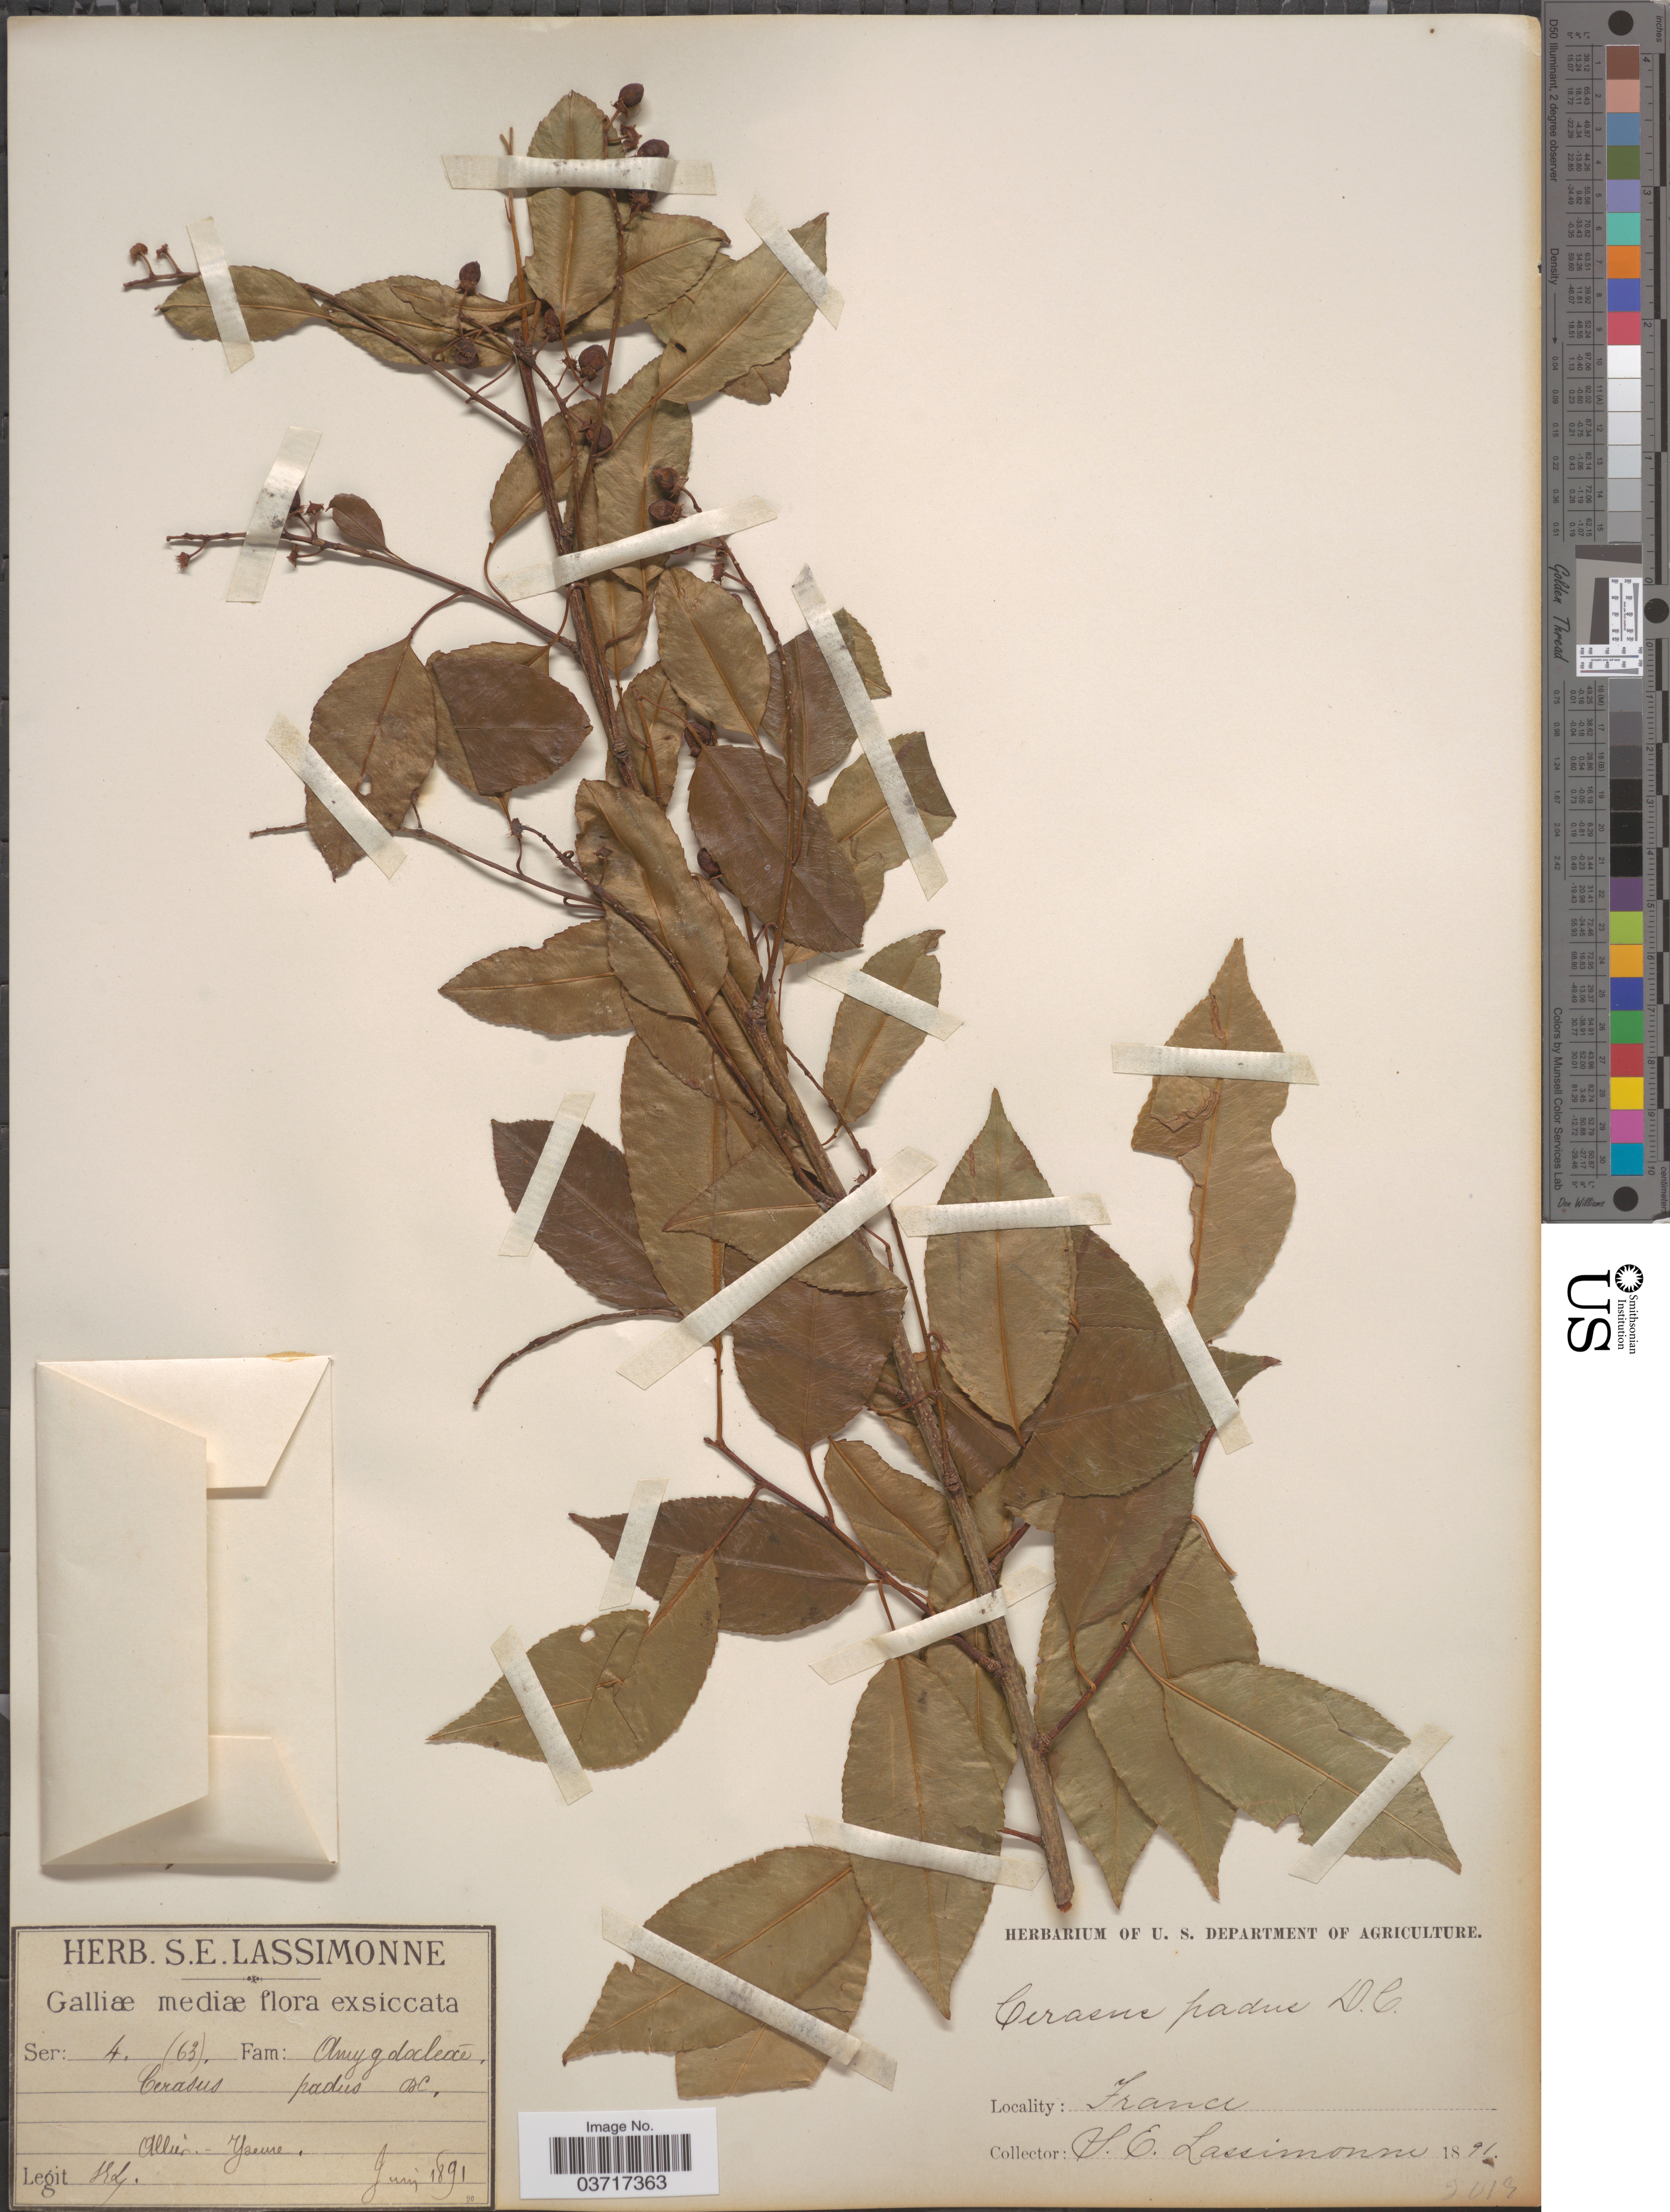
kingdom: Plantae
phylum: Tracheophyta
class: Magnoliopsida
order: Rosales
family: Rosaceae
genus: Prunus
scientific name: Prunus padus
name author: L.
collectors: S. Lassimonne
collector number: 63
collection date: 1891-06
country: France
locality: Allier, - Yzeure.